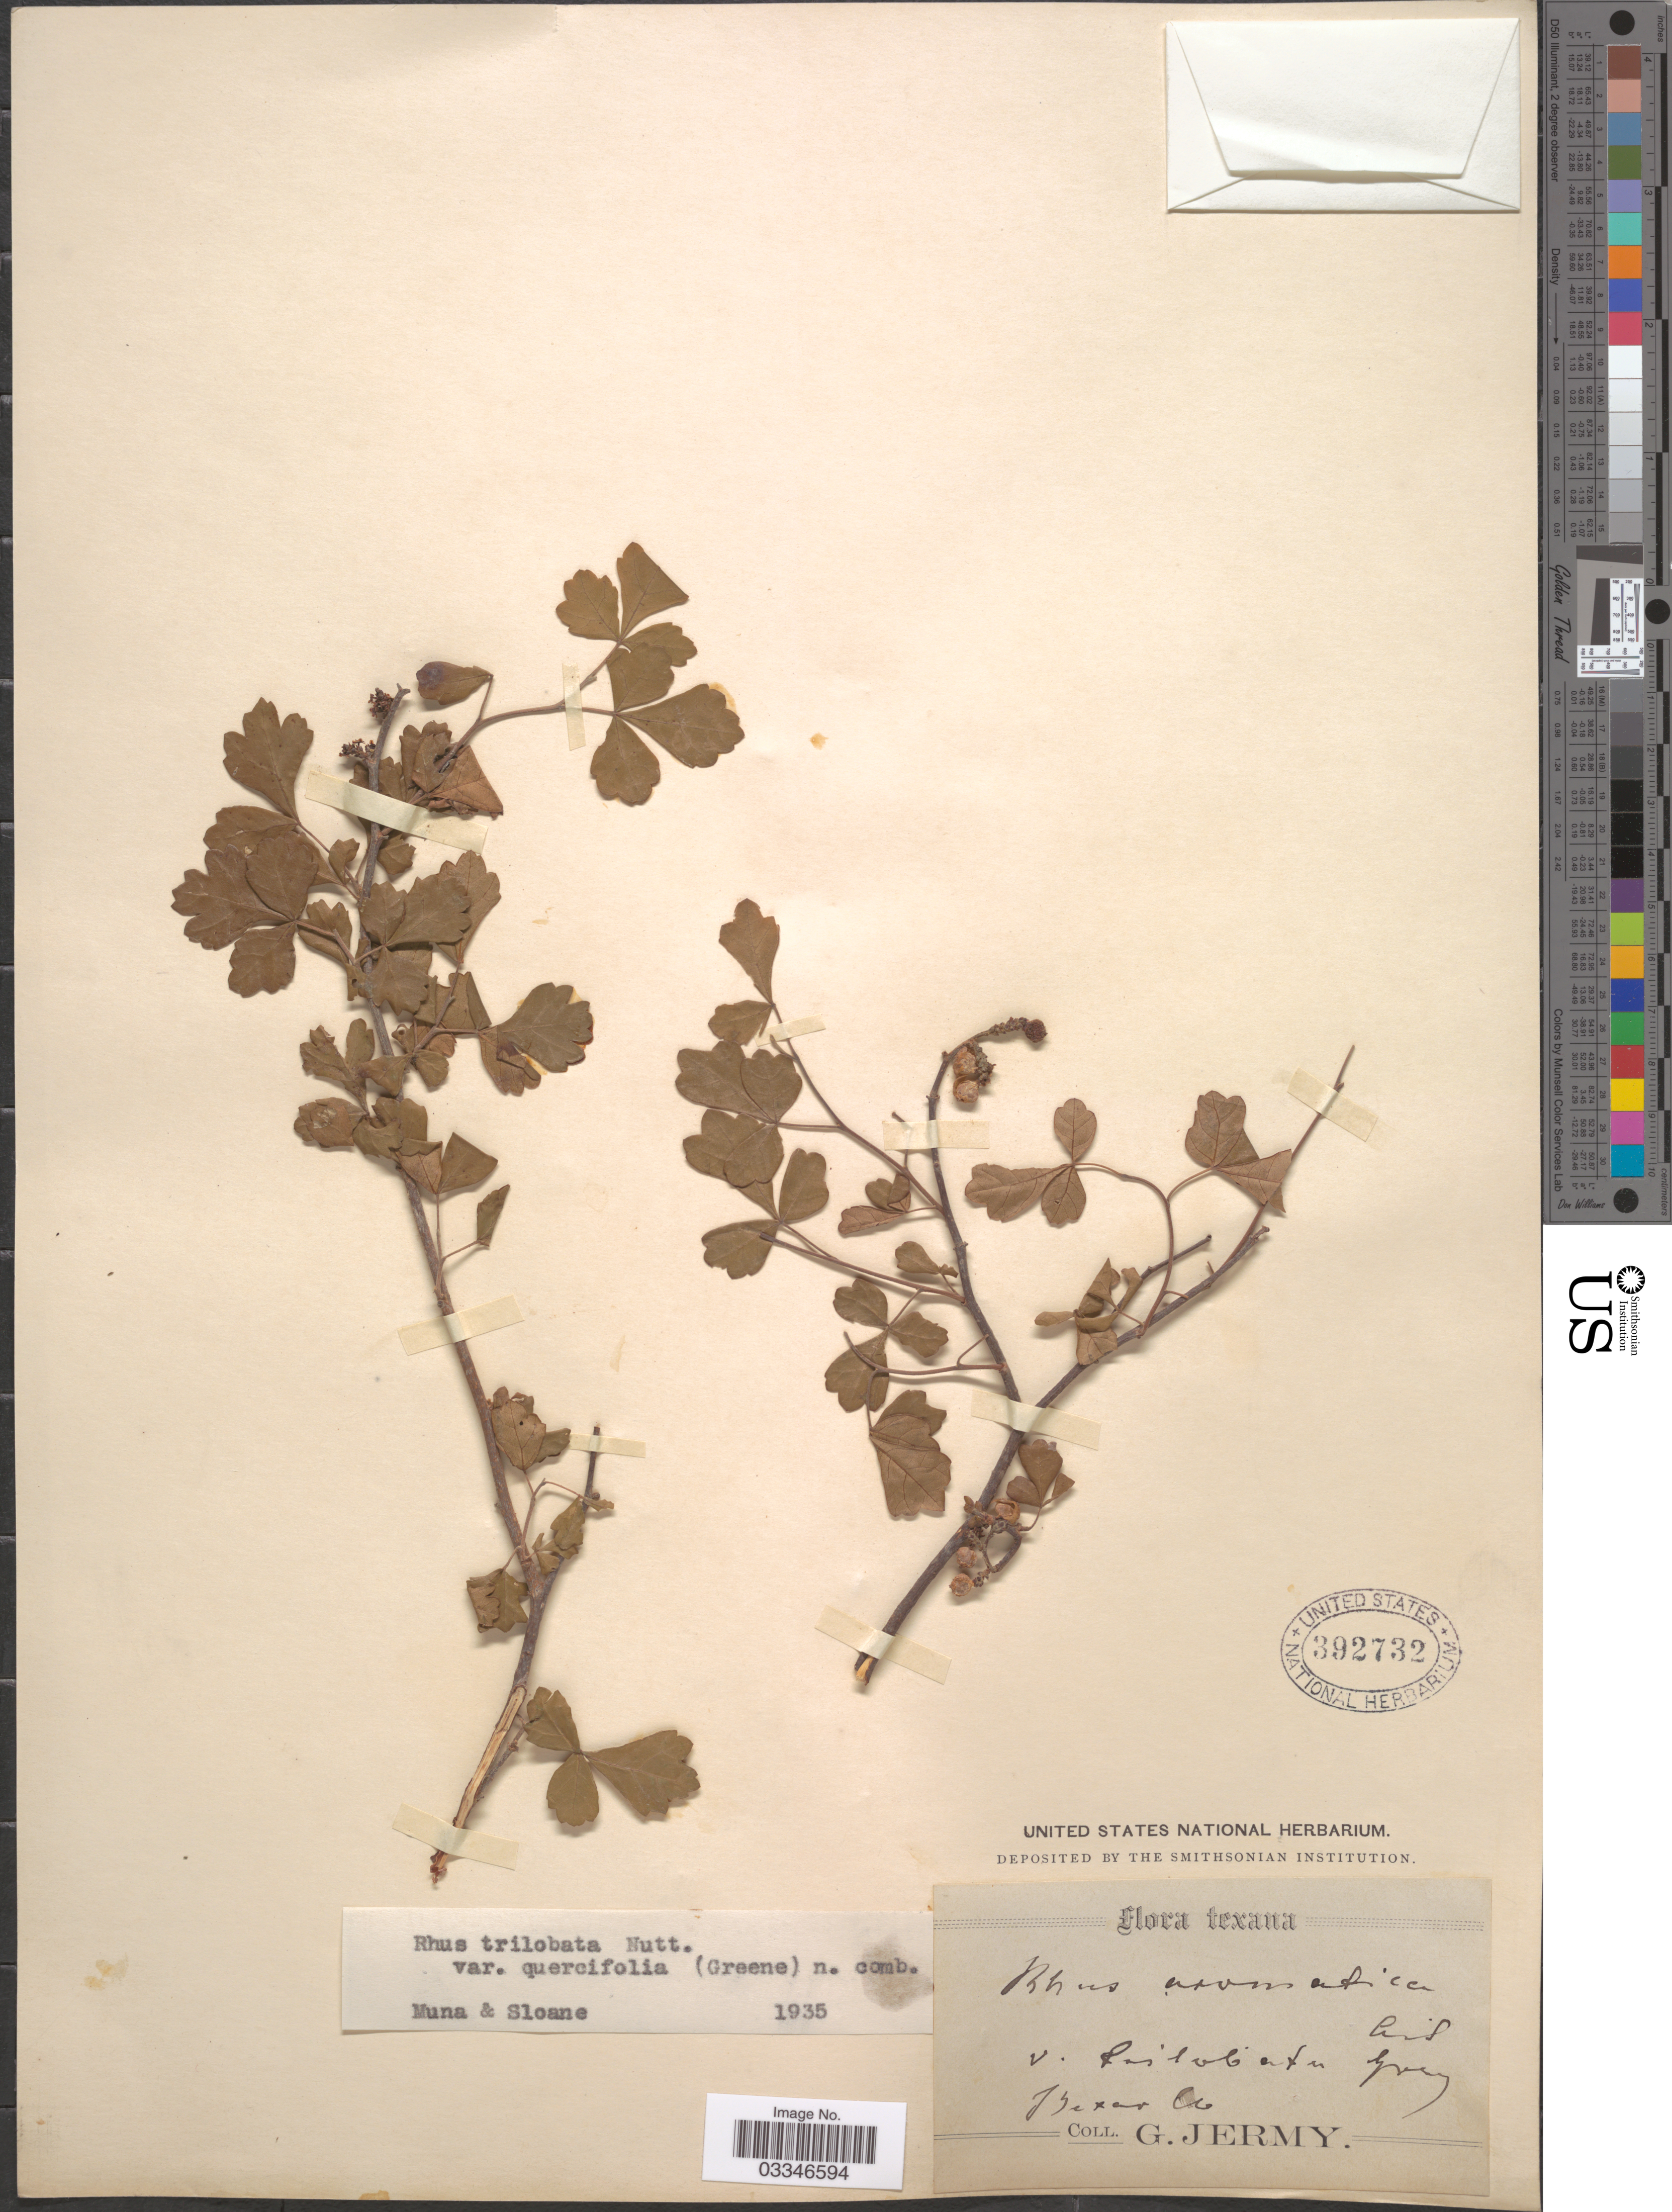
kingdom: Plantae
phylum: Tracheophyta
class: Magnoliopsida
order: Sapindales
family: Anacardiaceae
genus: Rhus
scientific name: Rhus trilobata var. quercifolia (Greene) Munz & Sloane ined.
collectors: G. Jermy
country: United States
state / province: Texas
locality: Bexar Co.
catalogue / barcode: US 392732